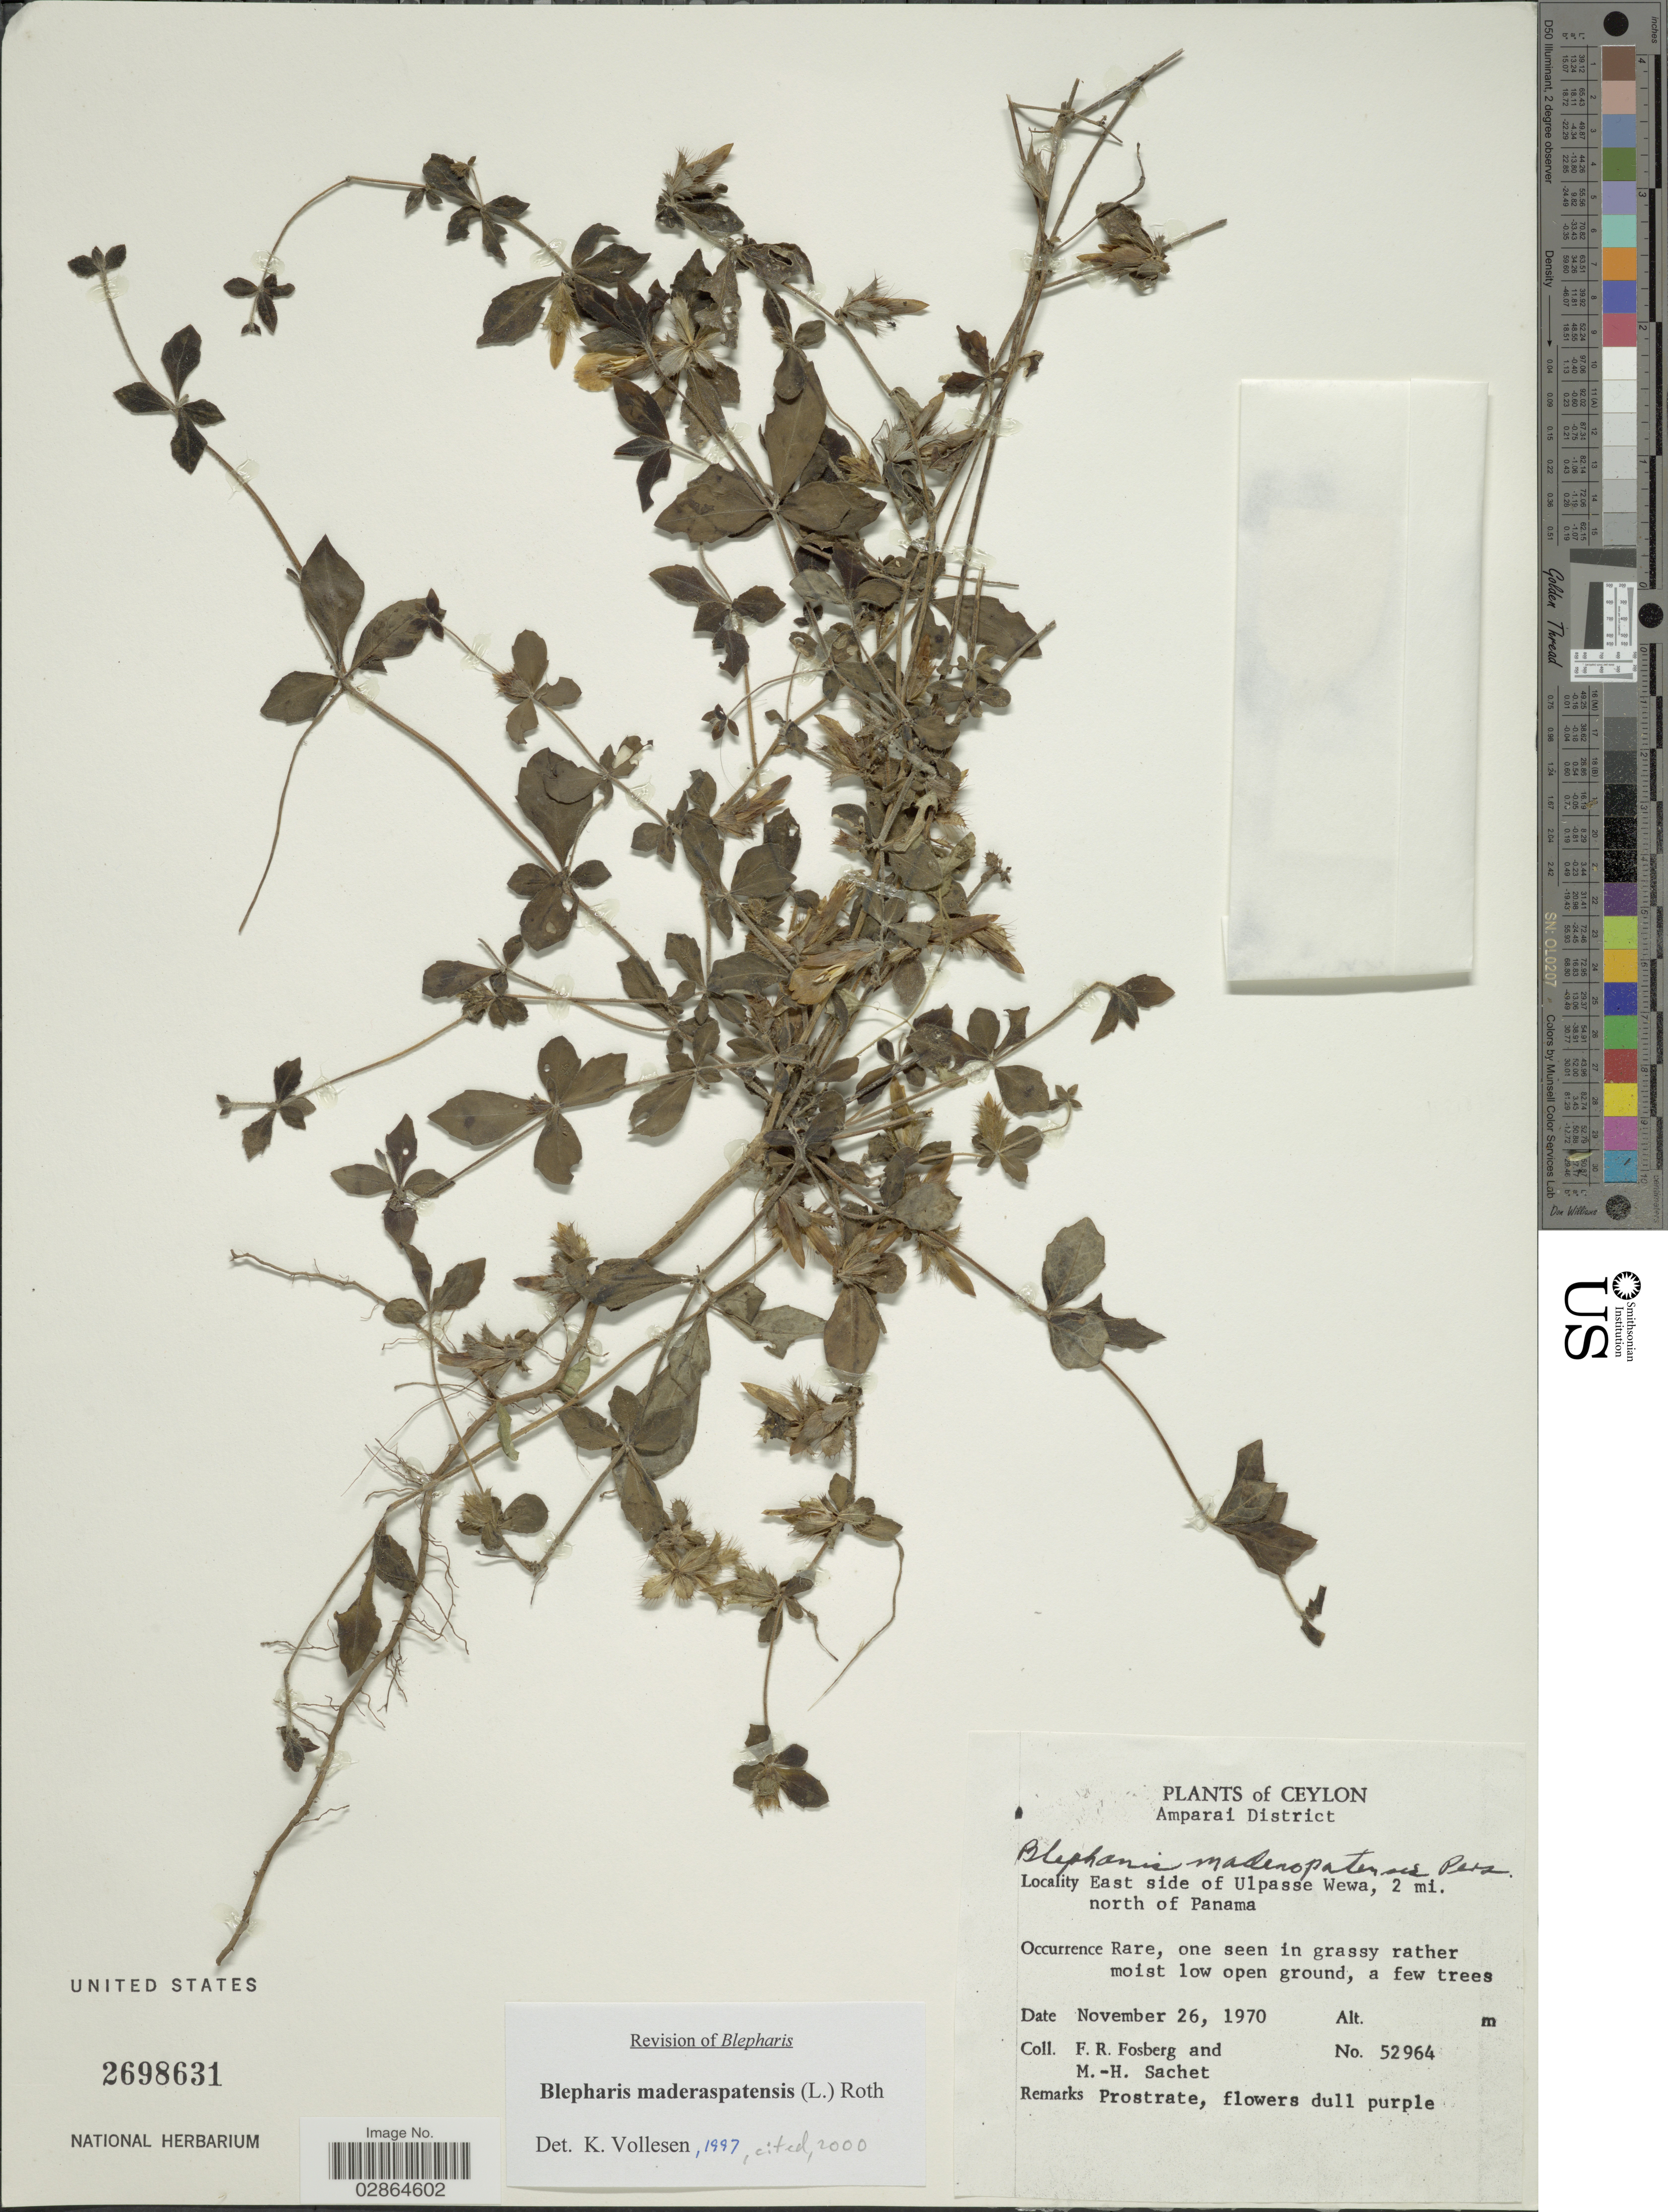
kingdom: Plantae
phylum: Tracheophyta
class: Magnoliopsida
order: Lamiales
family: Acanthaceae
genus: Blepharis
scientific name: Blepharis maderaspatensis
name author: (L.) B. Heyne ex Roth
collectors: F. R. Fosberg & M.-H. Sachet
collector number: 52964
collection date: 1970-11-26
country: Sri Lanka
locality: Ceylon, Amparai District, East side of Ulpasse Wewa, 2 mi. north of Panama.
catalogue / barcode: US 2698631